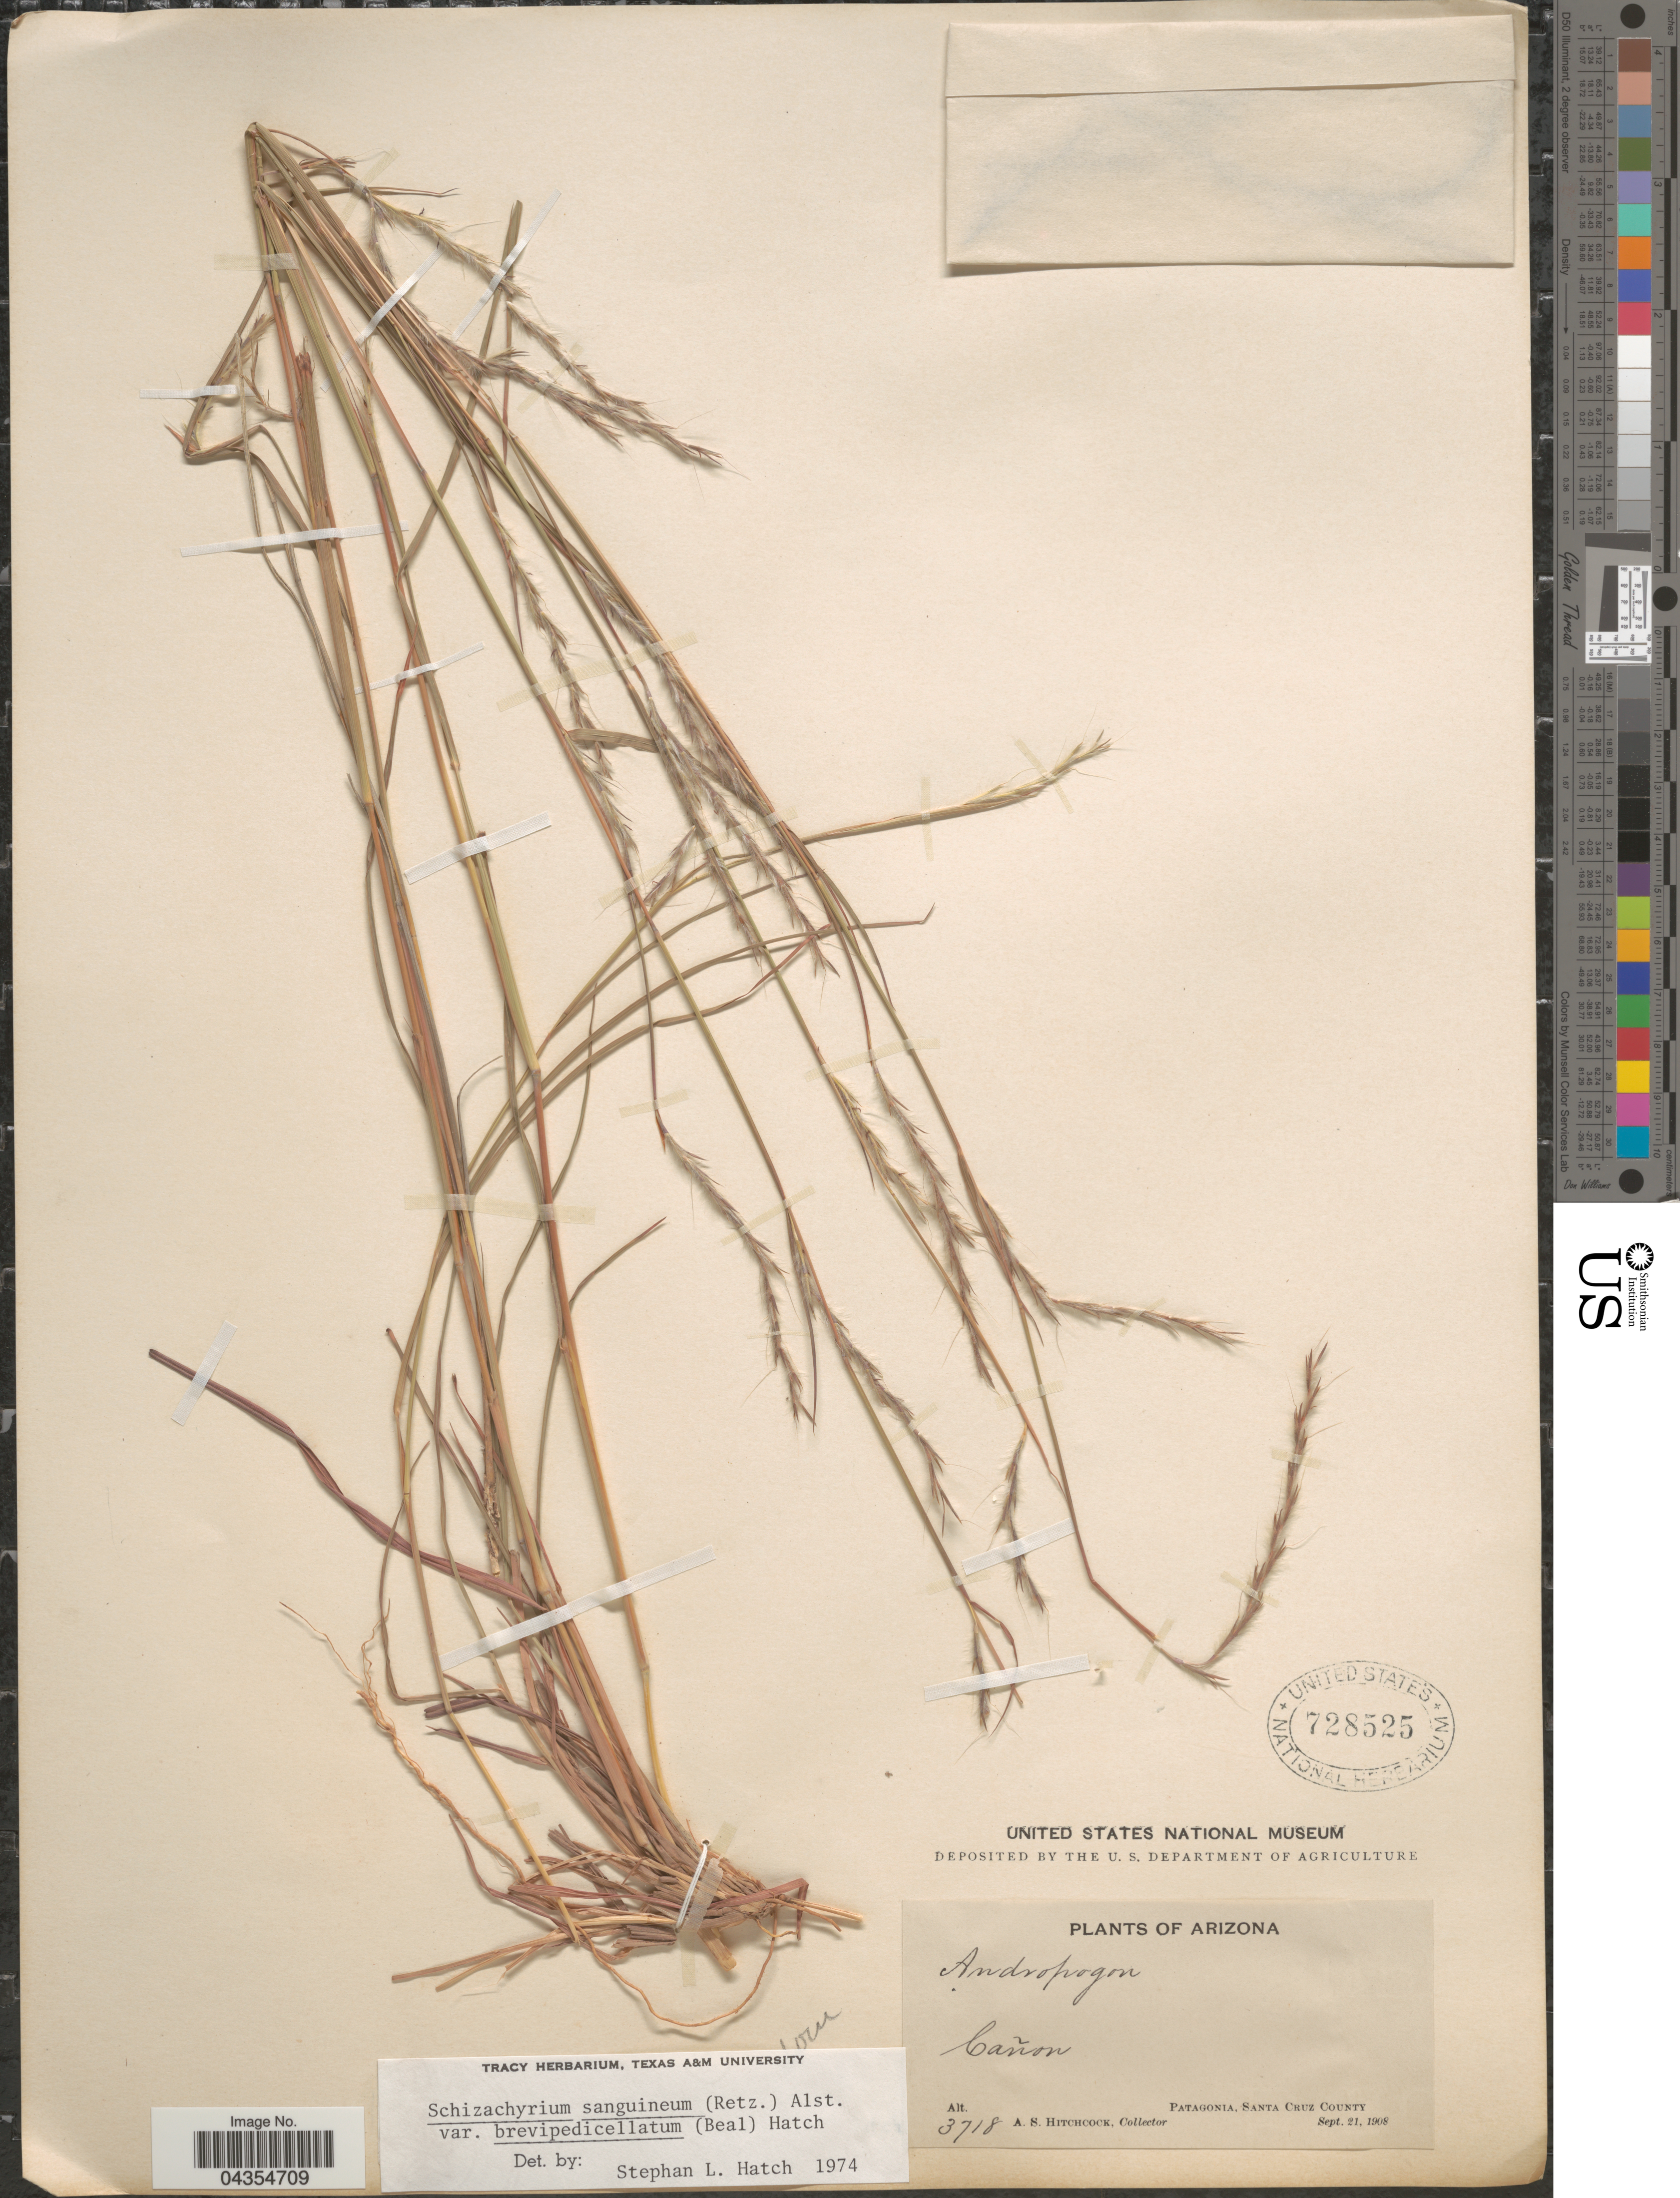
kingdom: Plantae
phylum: Tracheophyta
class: Liliopsida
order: Poales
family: Poaceae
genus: Schizachyrium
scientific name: Schizachyrium sanguineum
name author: (Retz.) Alston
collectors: A. S. Hitchcock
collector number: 3718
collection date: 1908-09-21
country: United States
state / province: Arizona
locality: Cañon. Patagonia, Santa Cruz County.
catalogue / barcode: US 728525